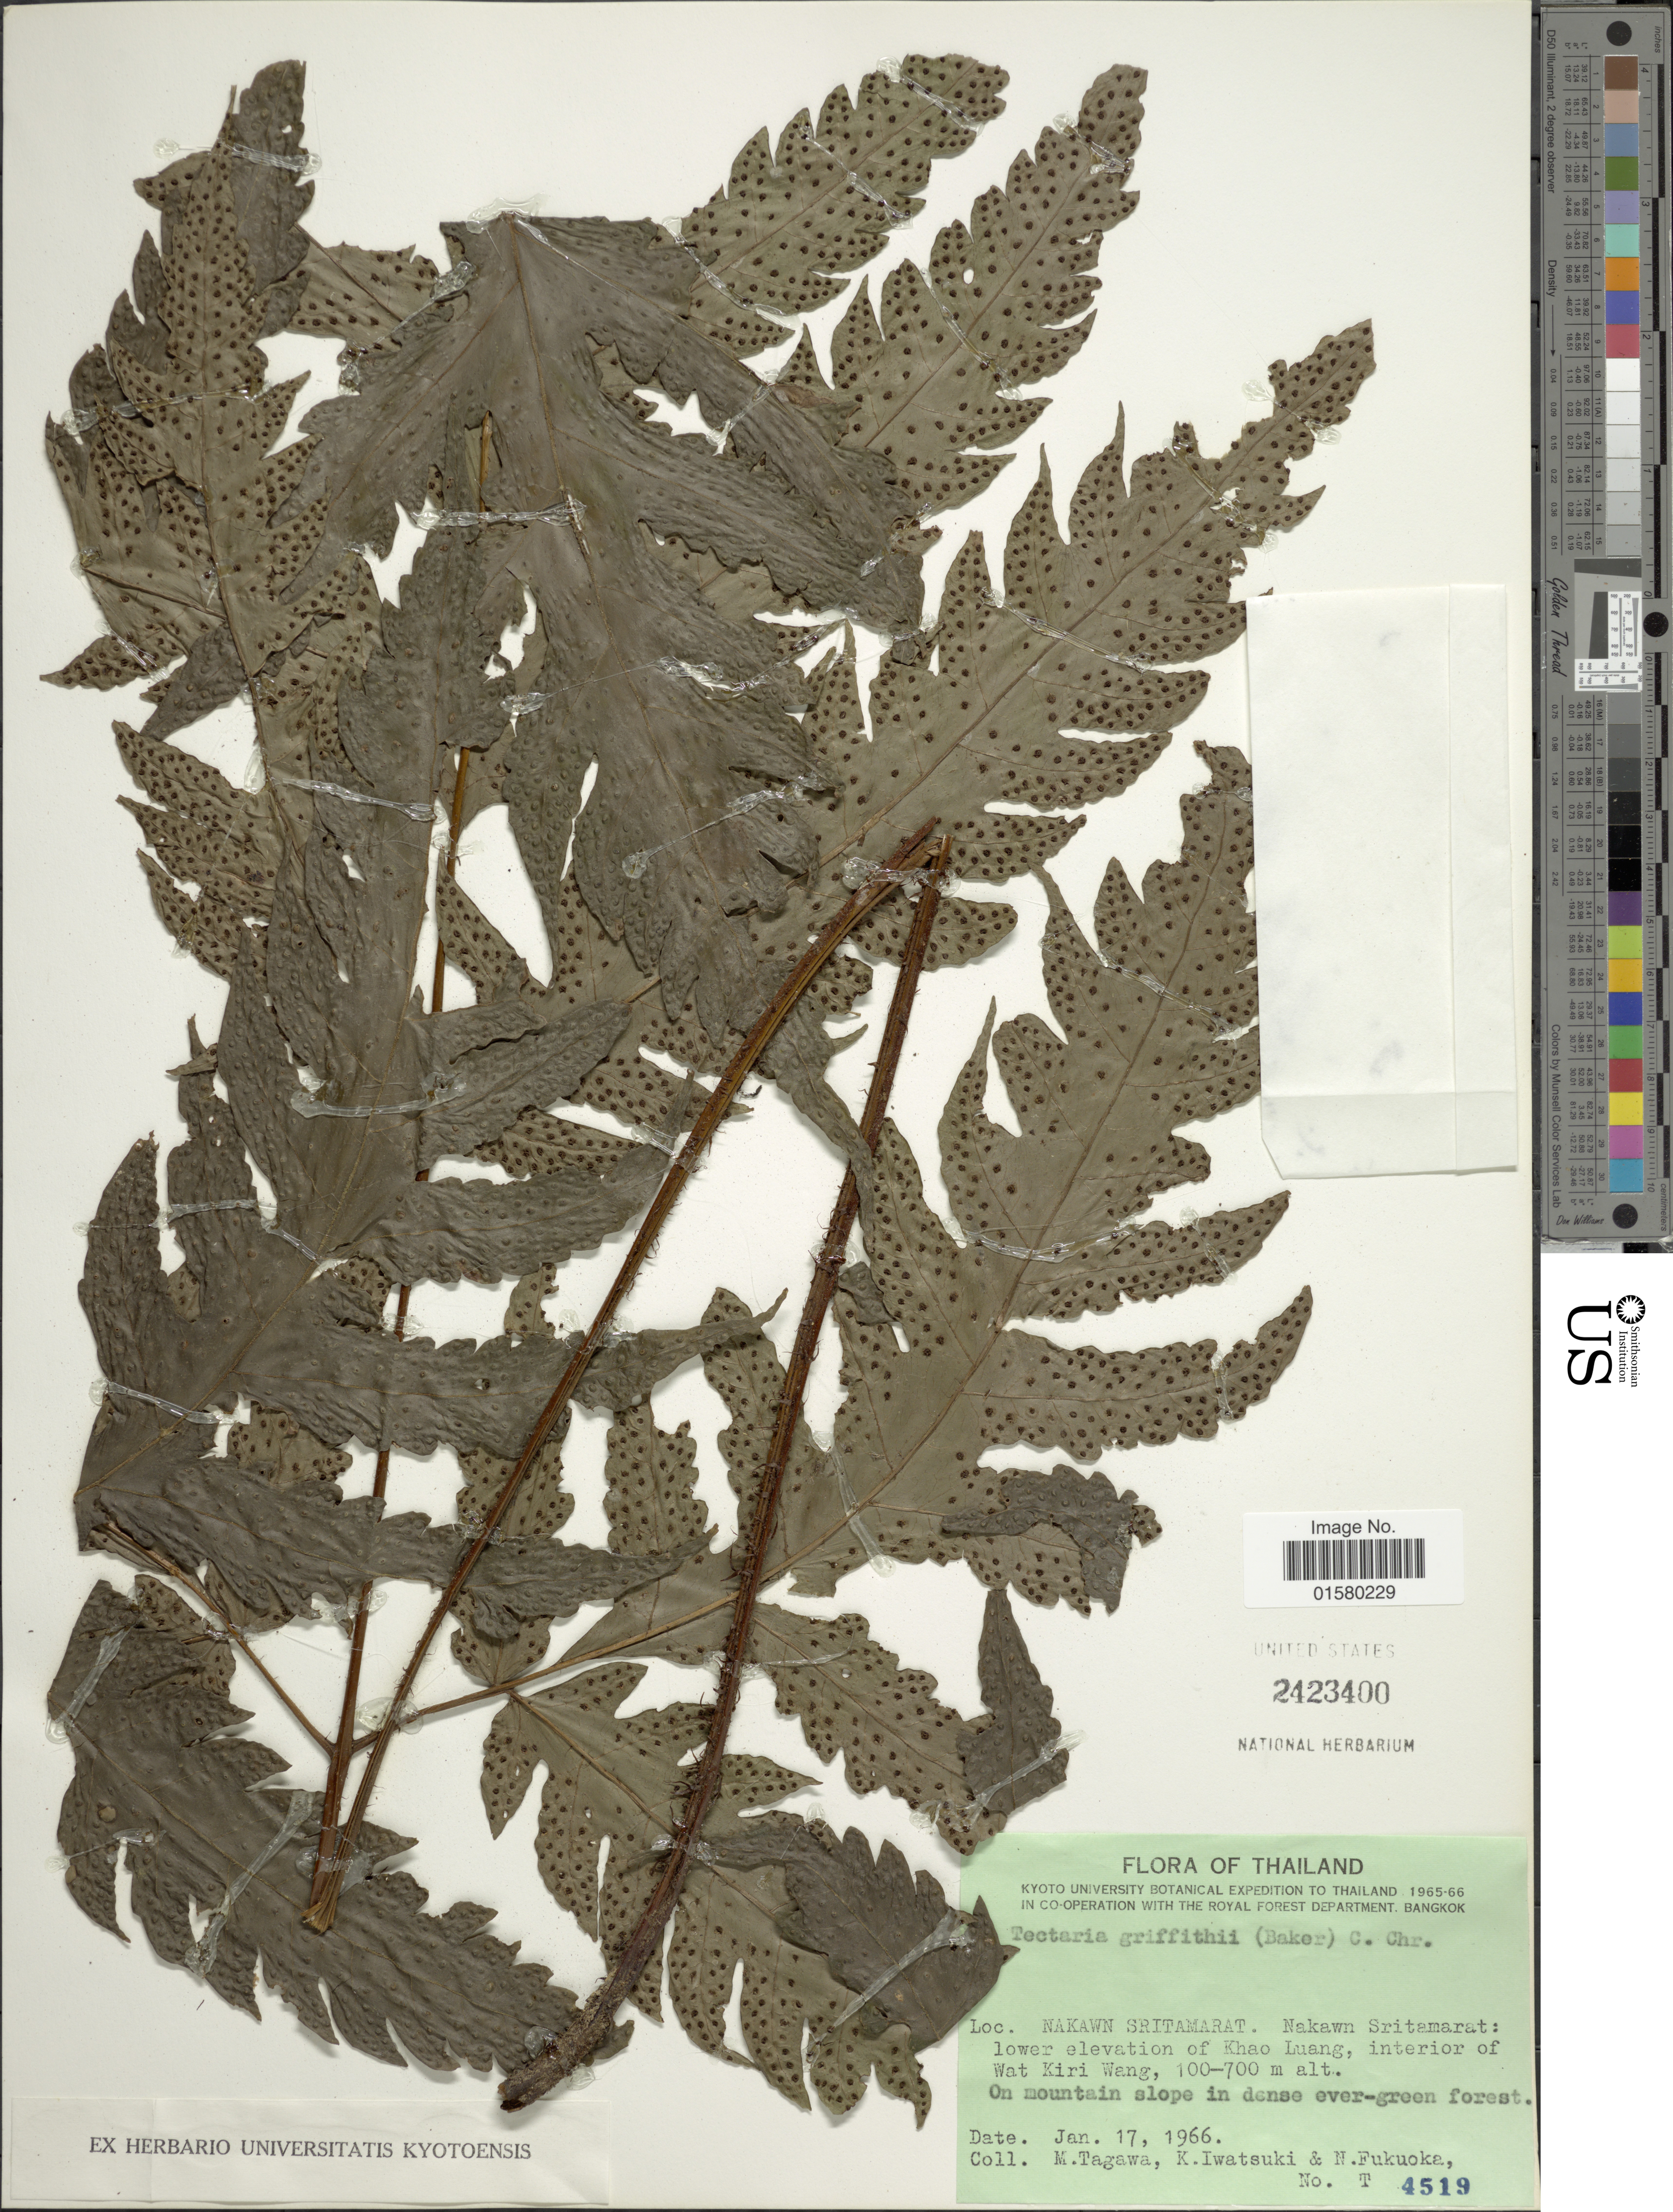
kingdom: Plantae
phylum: Tracheophyta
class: Polypodiopsida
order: Polypodiales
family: Tectariaceae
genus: Tectaria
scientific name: Tectaria griffithii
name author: (Baker) C. Chr.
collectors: M. Tagawa, K. Iwatsuki & N. Fukuoka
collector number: T4519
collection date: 1966-01-17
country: Thailand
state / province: Nakhon Si Thammarat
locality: Nakawn Sritamarat: lower elevation of Khao Luang, interior of Wat Kiri Wang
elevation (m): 100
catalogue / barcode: US 2423400